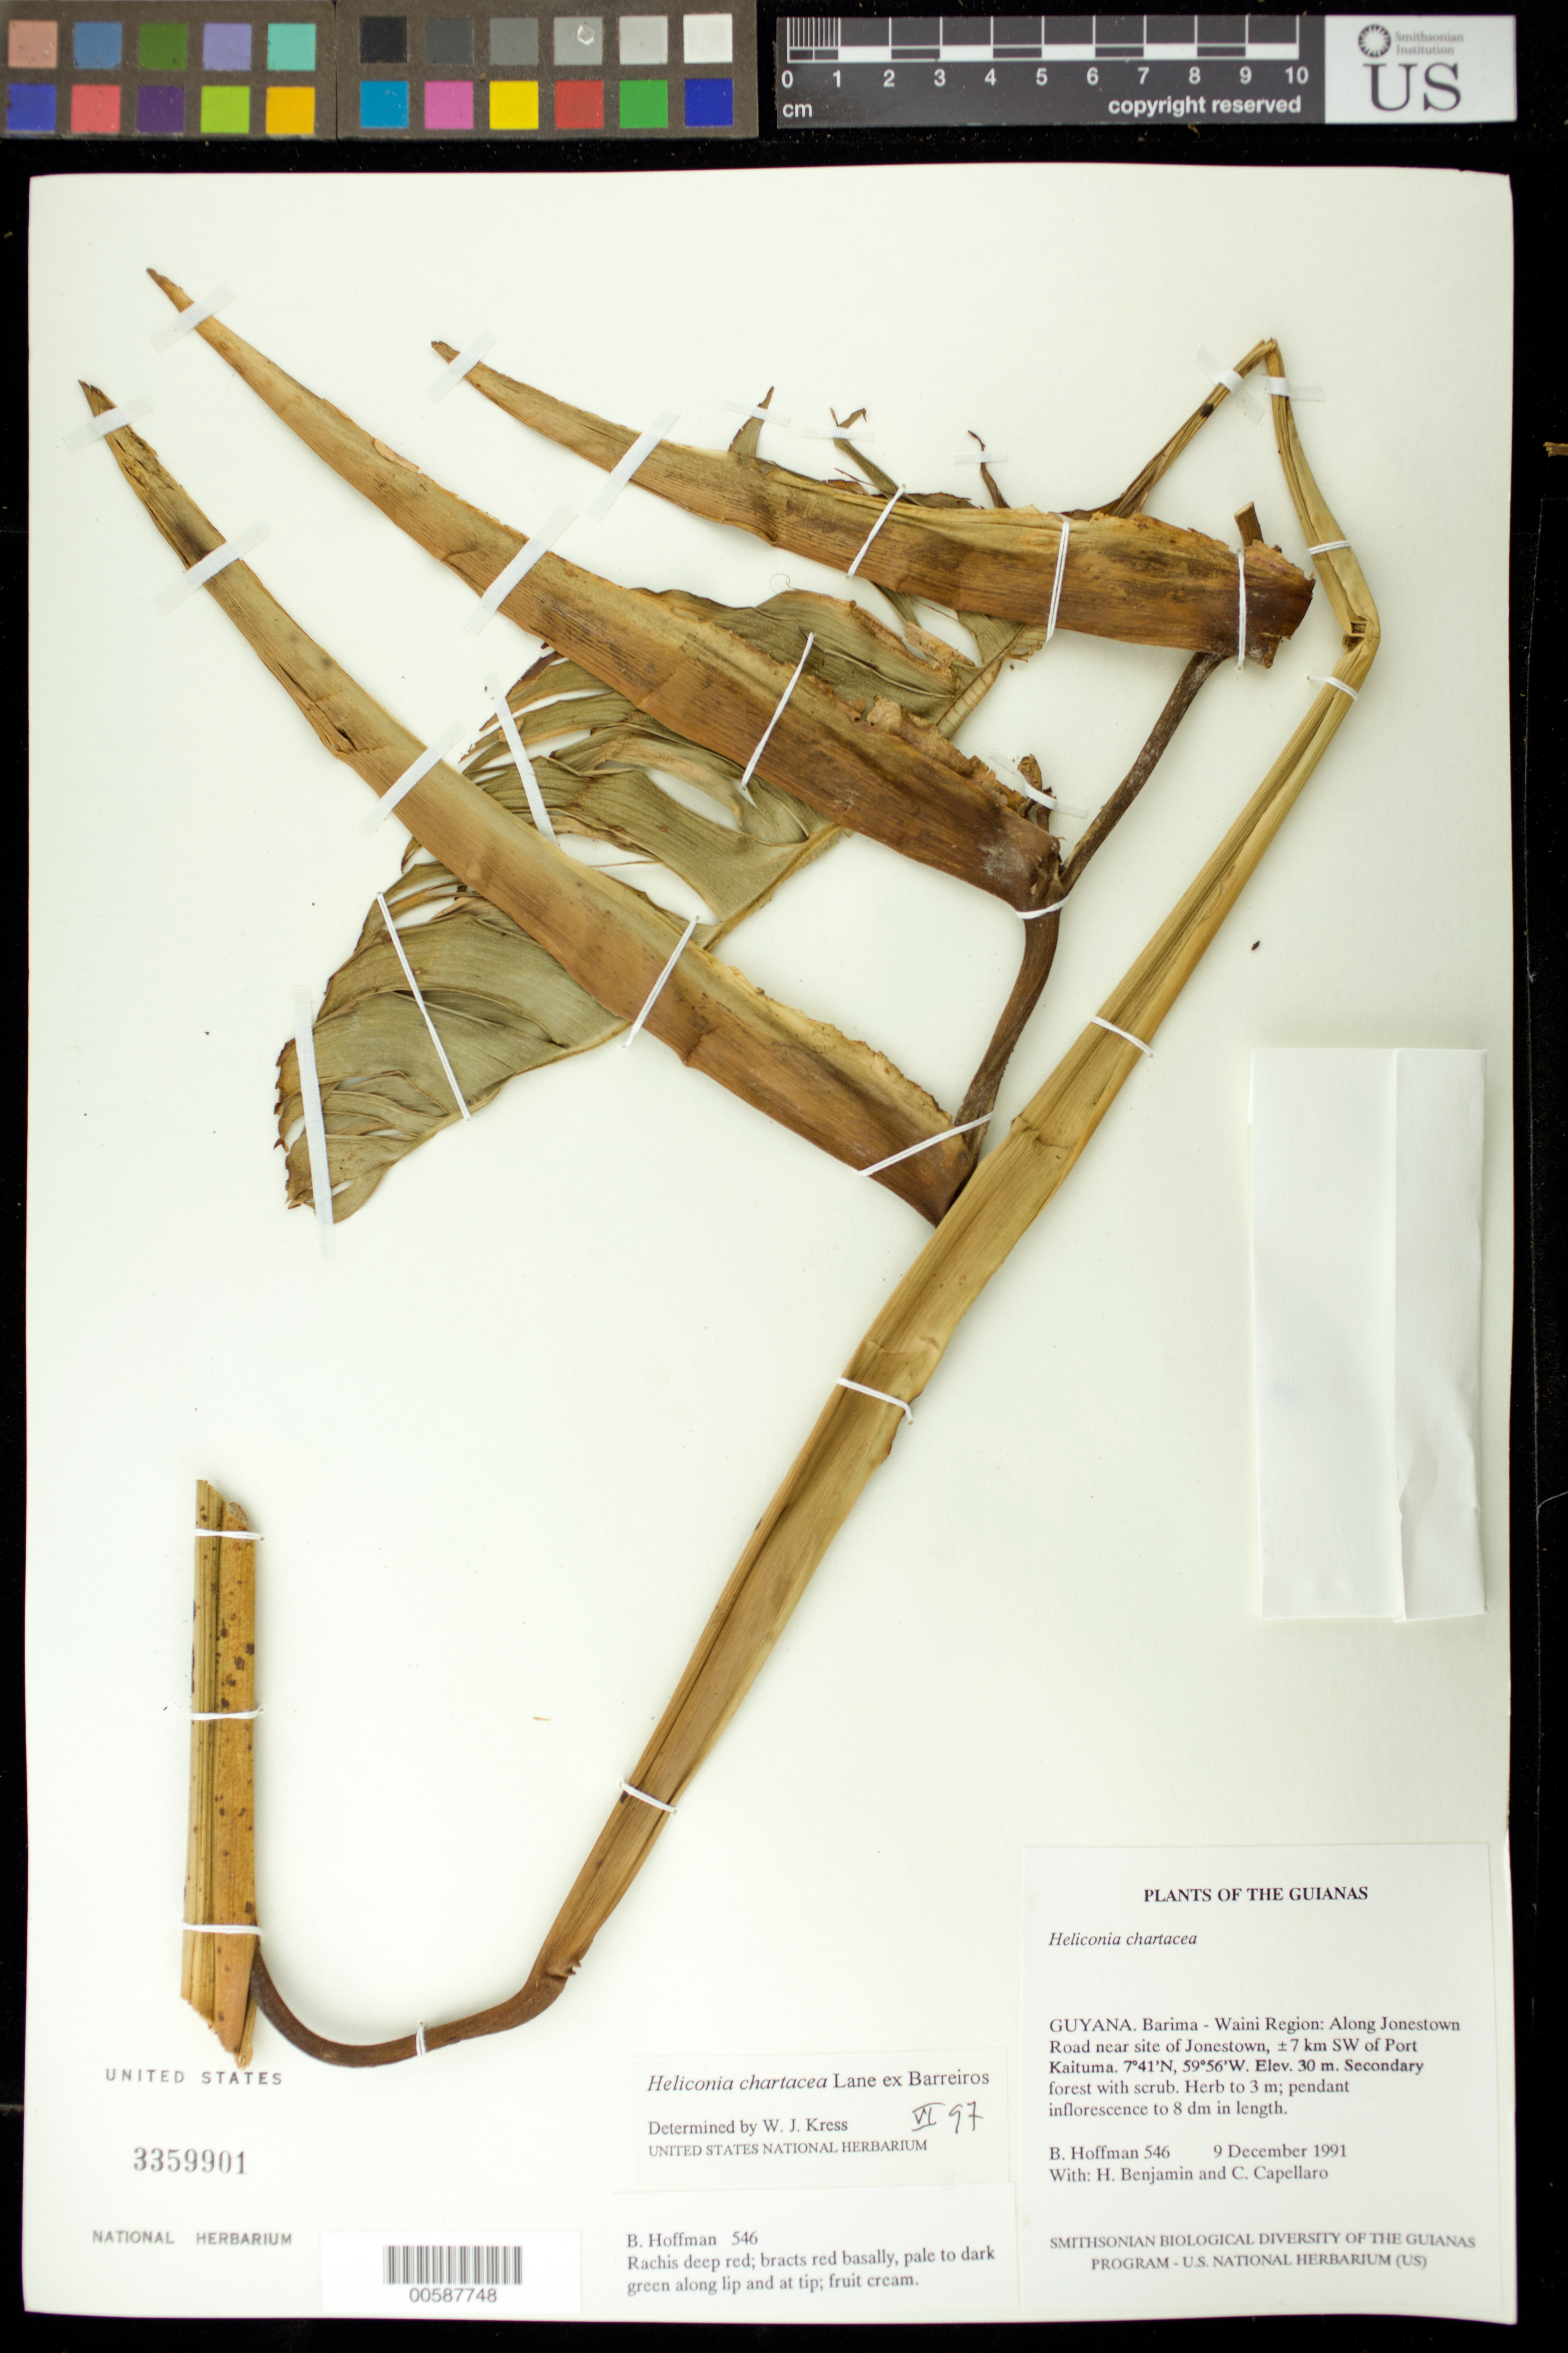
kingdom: Plantae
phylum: Tracheophyta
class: Liliopsida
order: Zingiberales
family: Heliconiaceae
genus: Heliconia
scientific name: Heliconia chartacea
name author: Lane ex Barreiros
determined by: Kress, W. J., (US), Smithsonian Institution - National Museum of Natural History (UNITED STATES)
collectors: B. Hoffman, H. Benjamin & C. Capellaro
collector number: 546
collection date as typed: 9 December 1991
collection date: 1991-12-09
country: Guyana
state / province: Barima-Waini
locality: Along Jonestown Road near site of Jonestown, ±7 km SW of Port Kaituma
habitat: Secondary forest with scrub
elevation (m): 30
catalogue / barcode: US 3359901